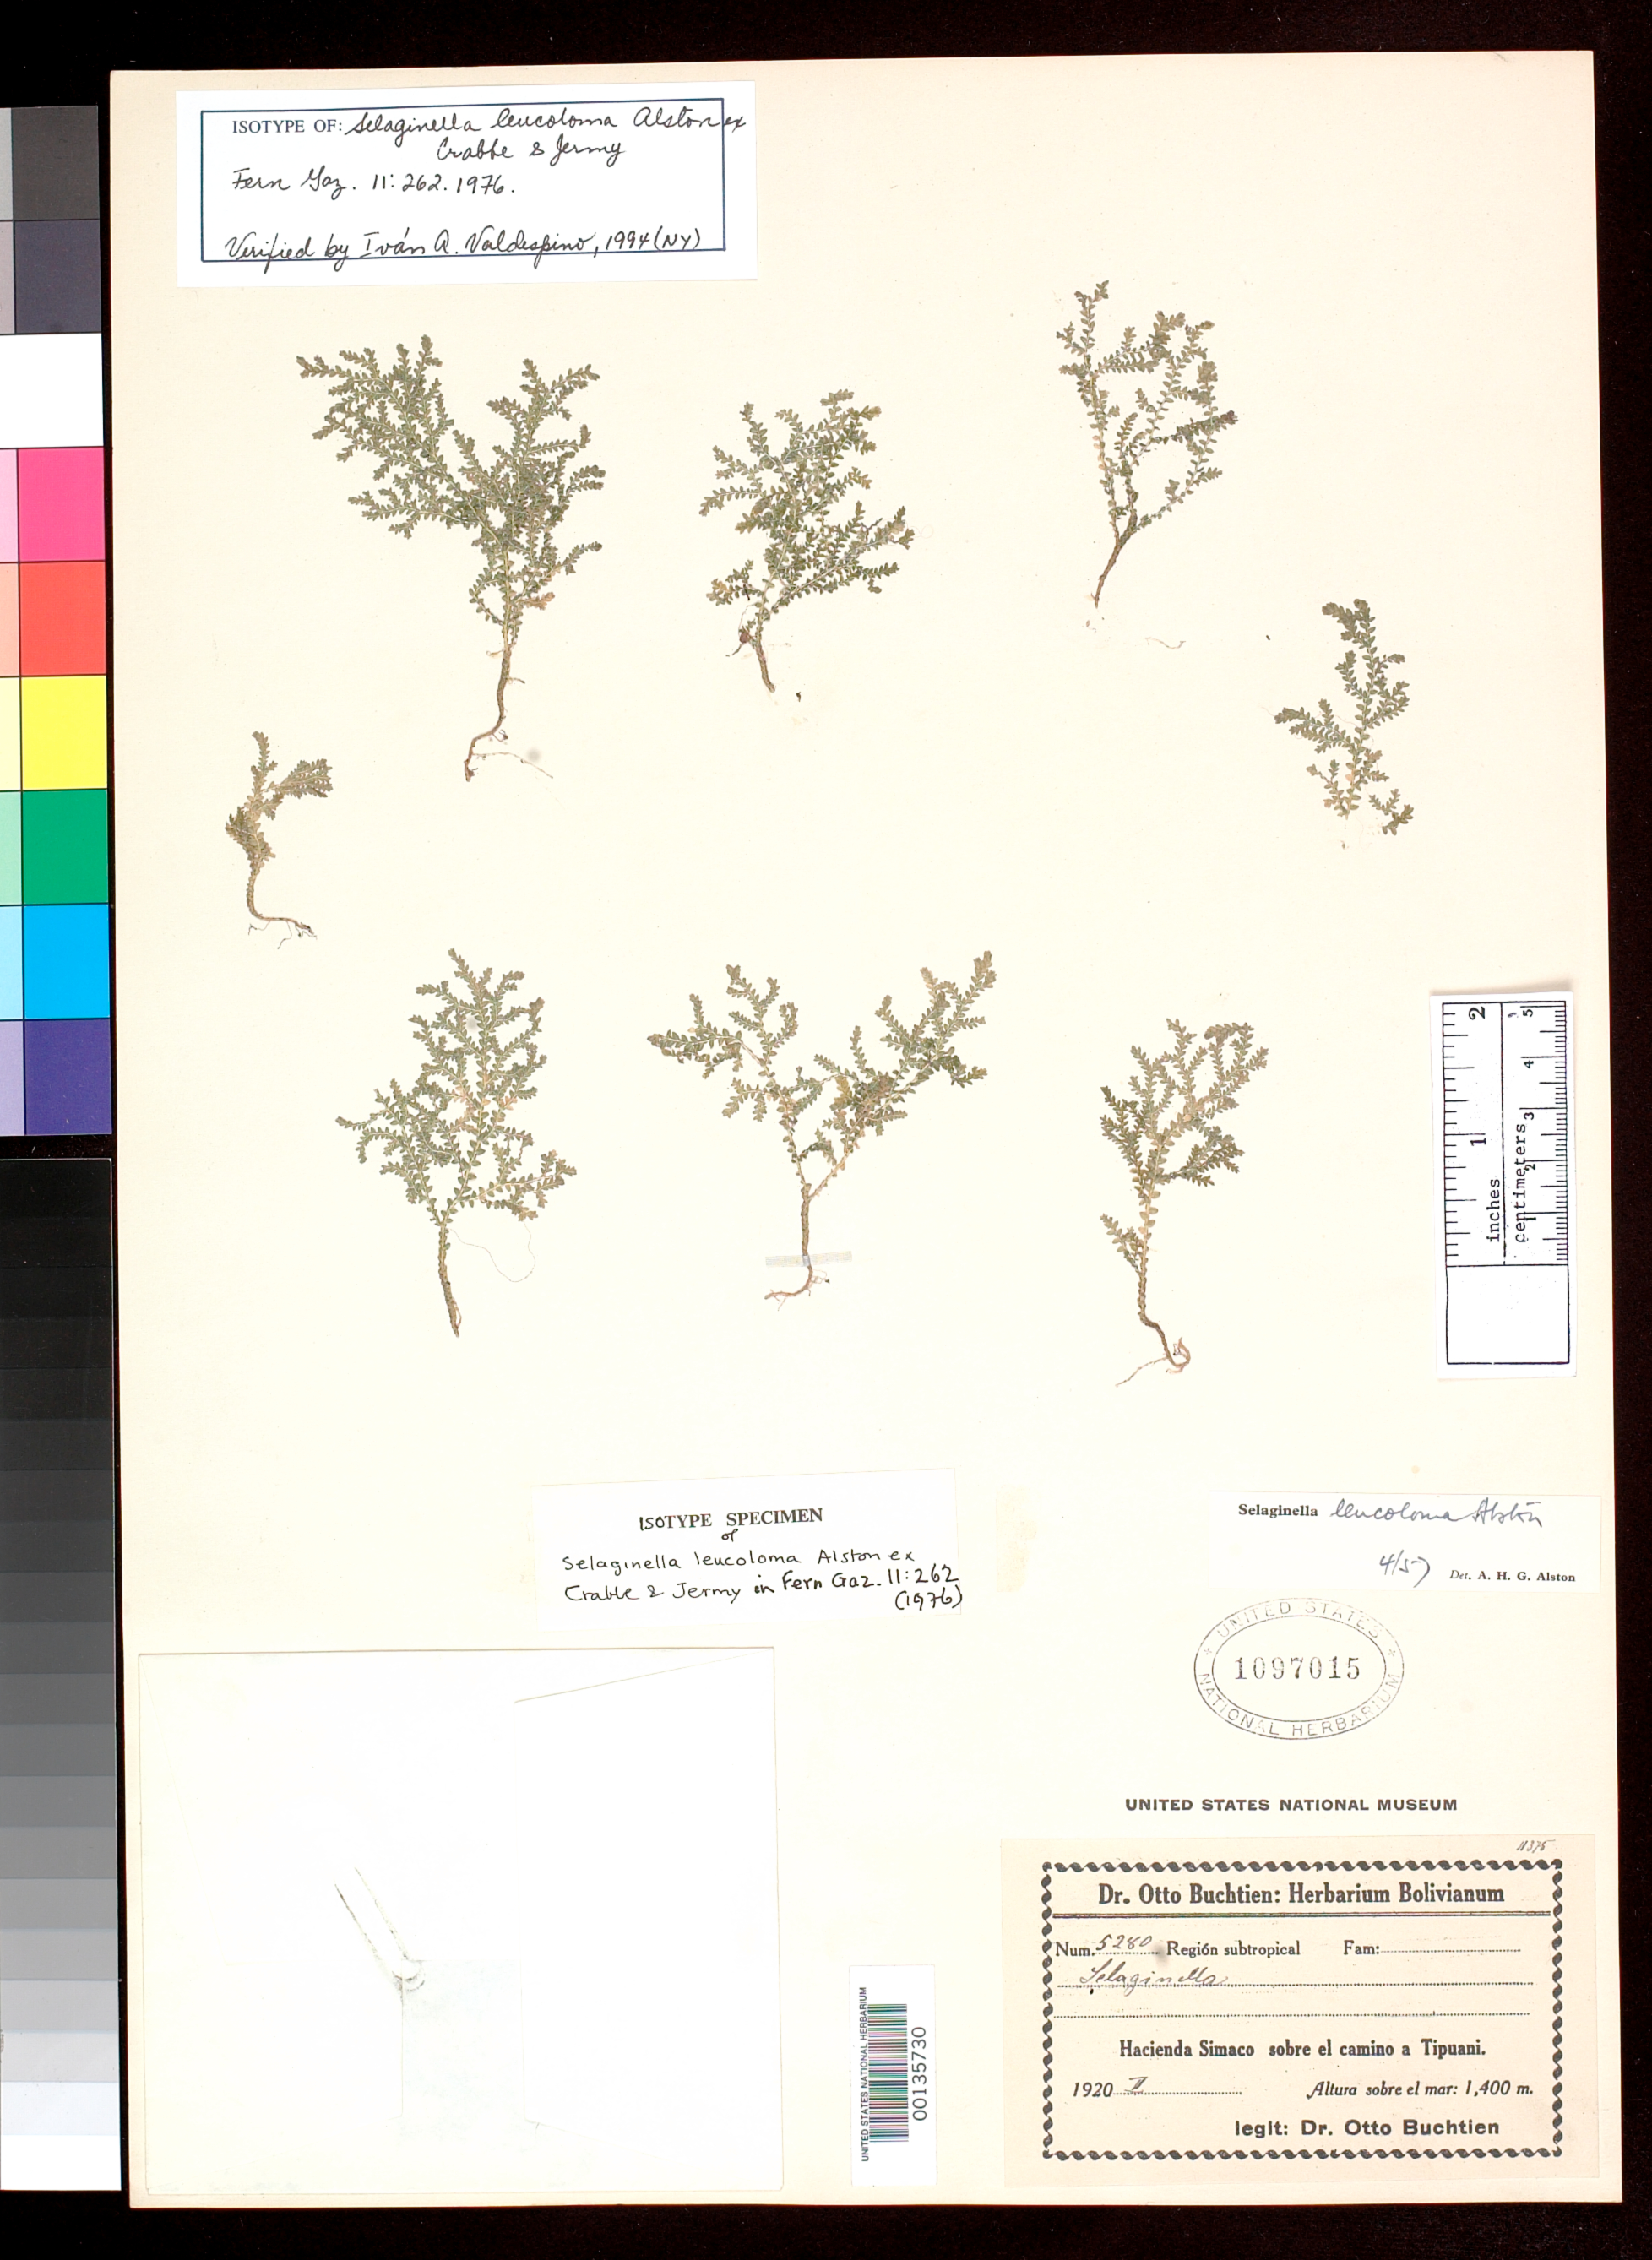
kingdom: Plantae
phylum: Tracheophyta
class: Lycopodiopsida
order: Selaginellales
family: Selaginellaceae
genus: Selaginella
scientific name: Selaginella leucoloma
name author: Alston ex Crabbe & Jermy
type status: Isotype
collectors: O. Buchtien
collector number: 5280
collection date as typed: Feb 1920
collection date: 1920-02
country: Bolivia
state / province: La Paz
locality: Hacienda Simaco on the road to Tipuani.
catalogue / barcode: US 1097015